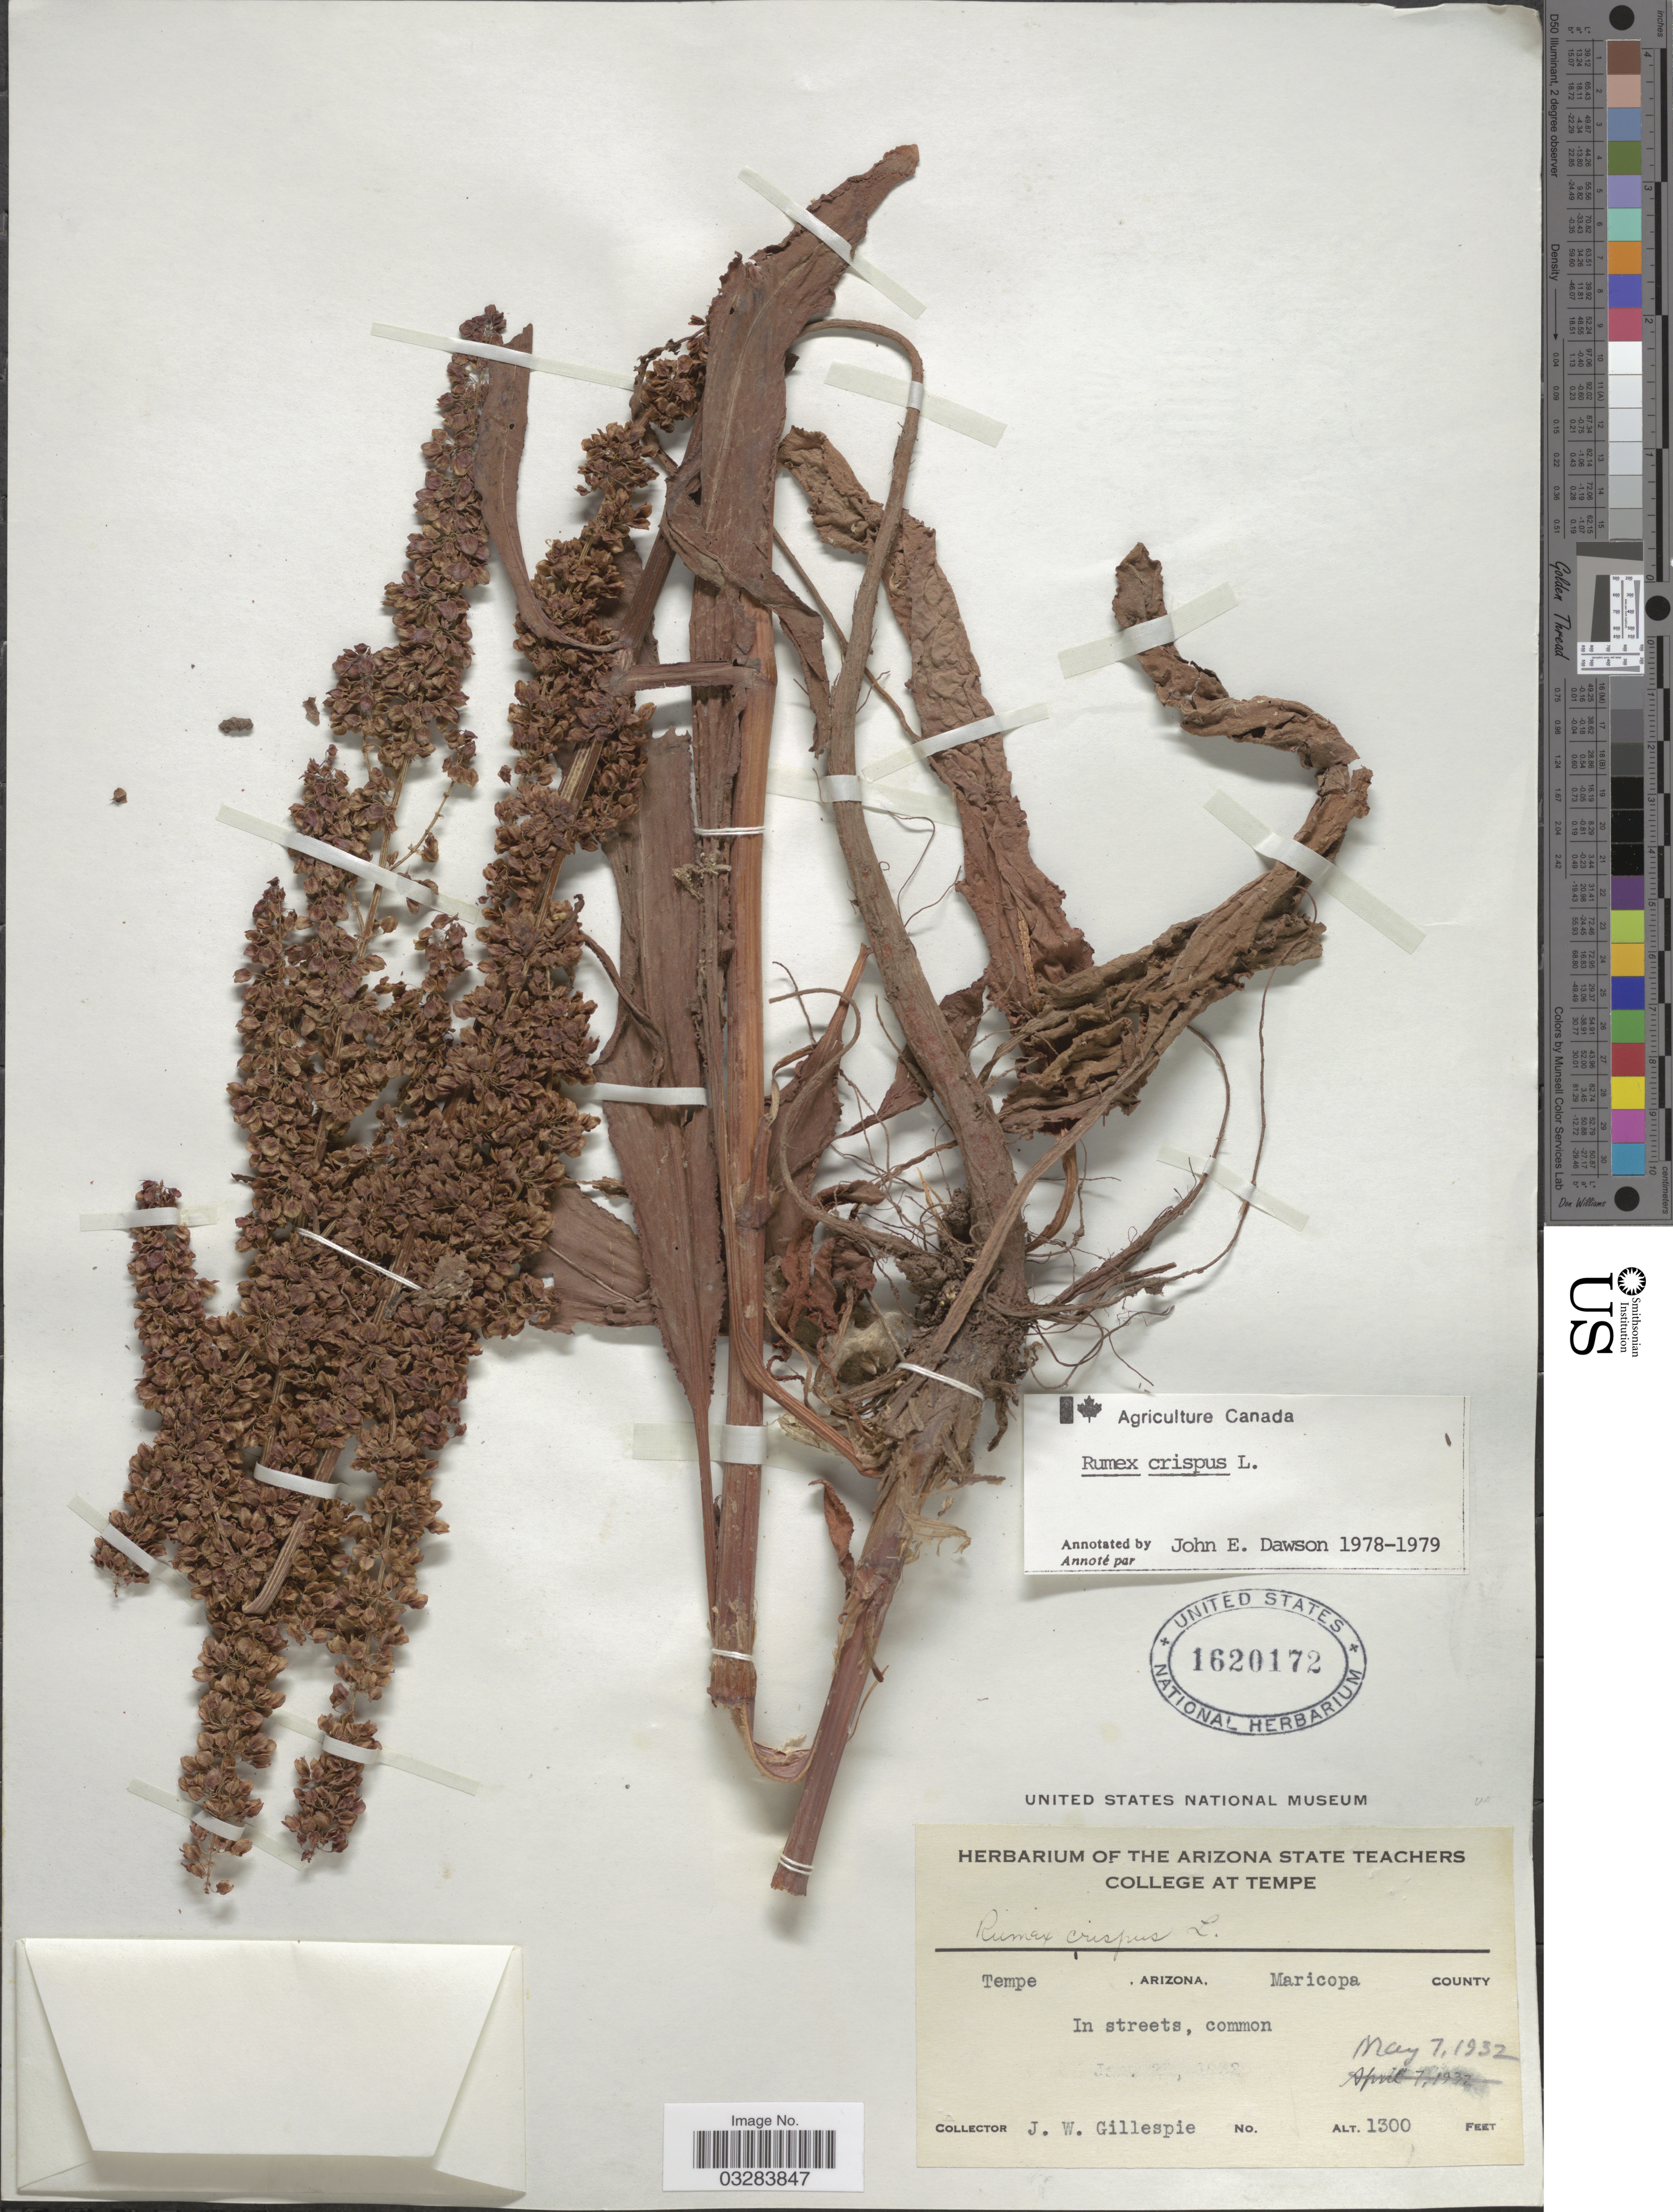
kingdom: Plantae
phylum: Tracheophyta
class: Magnoliopsida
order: Caryophyllales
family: Polygonaceae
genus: Rumex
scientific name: Rumex crispus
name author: L.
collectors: J. W. Gillespie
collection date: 1932-05-07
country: United States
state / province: Arizona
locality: Tempe, Maricopa County.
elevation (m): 396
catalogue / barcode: US 1620172